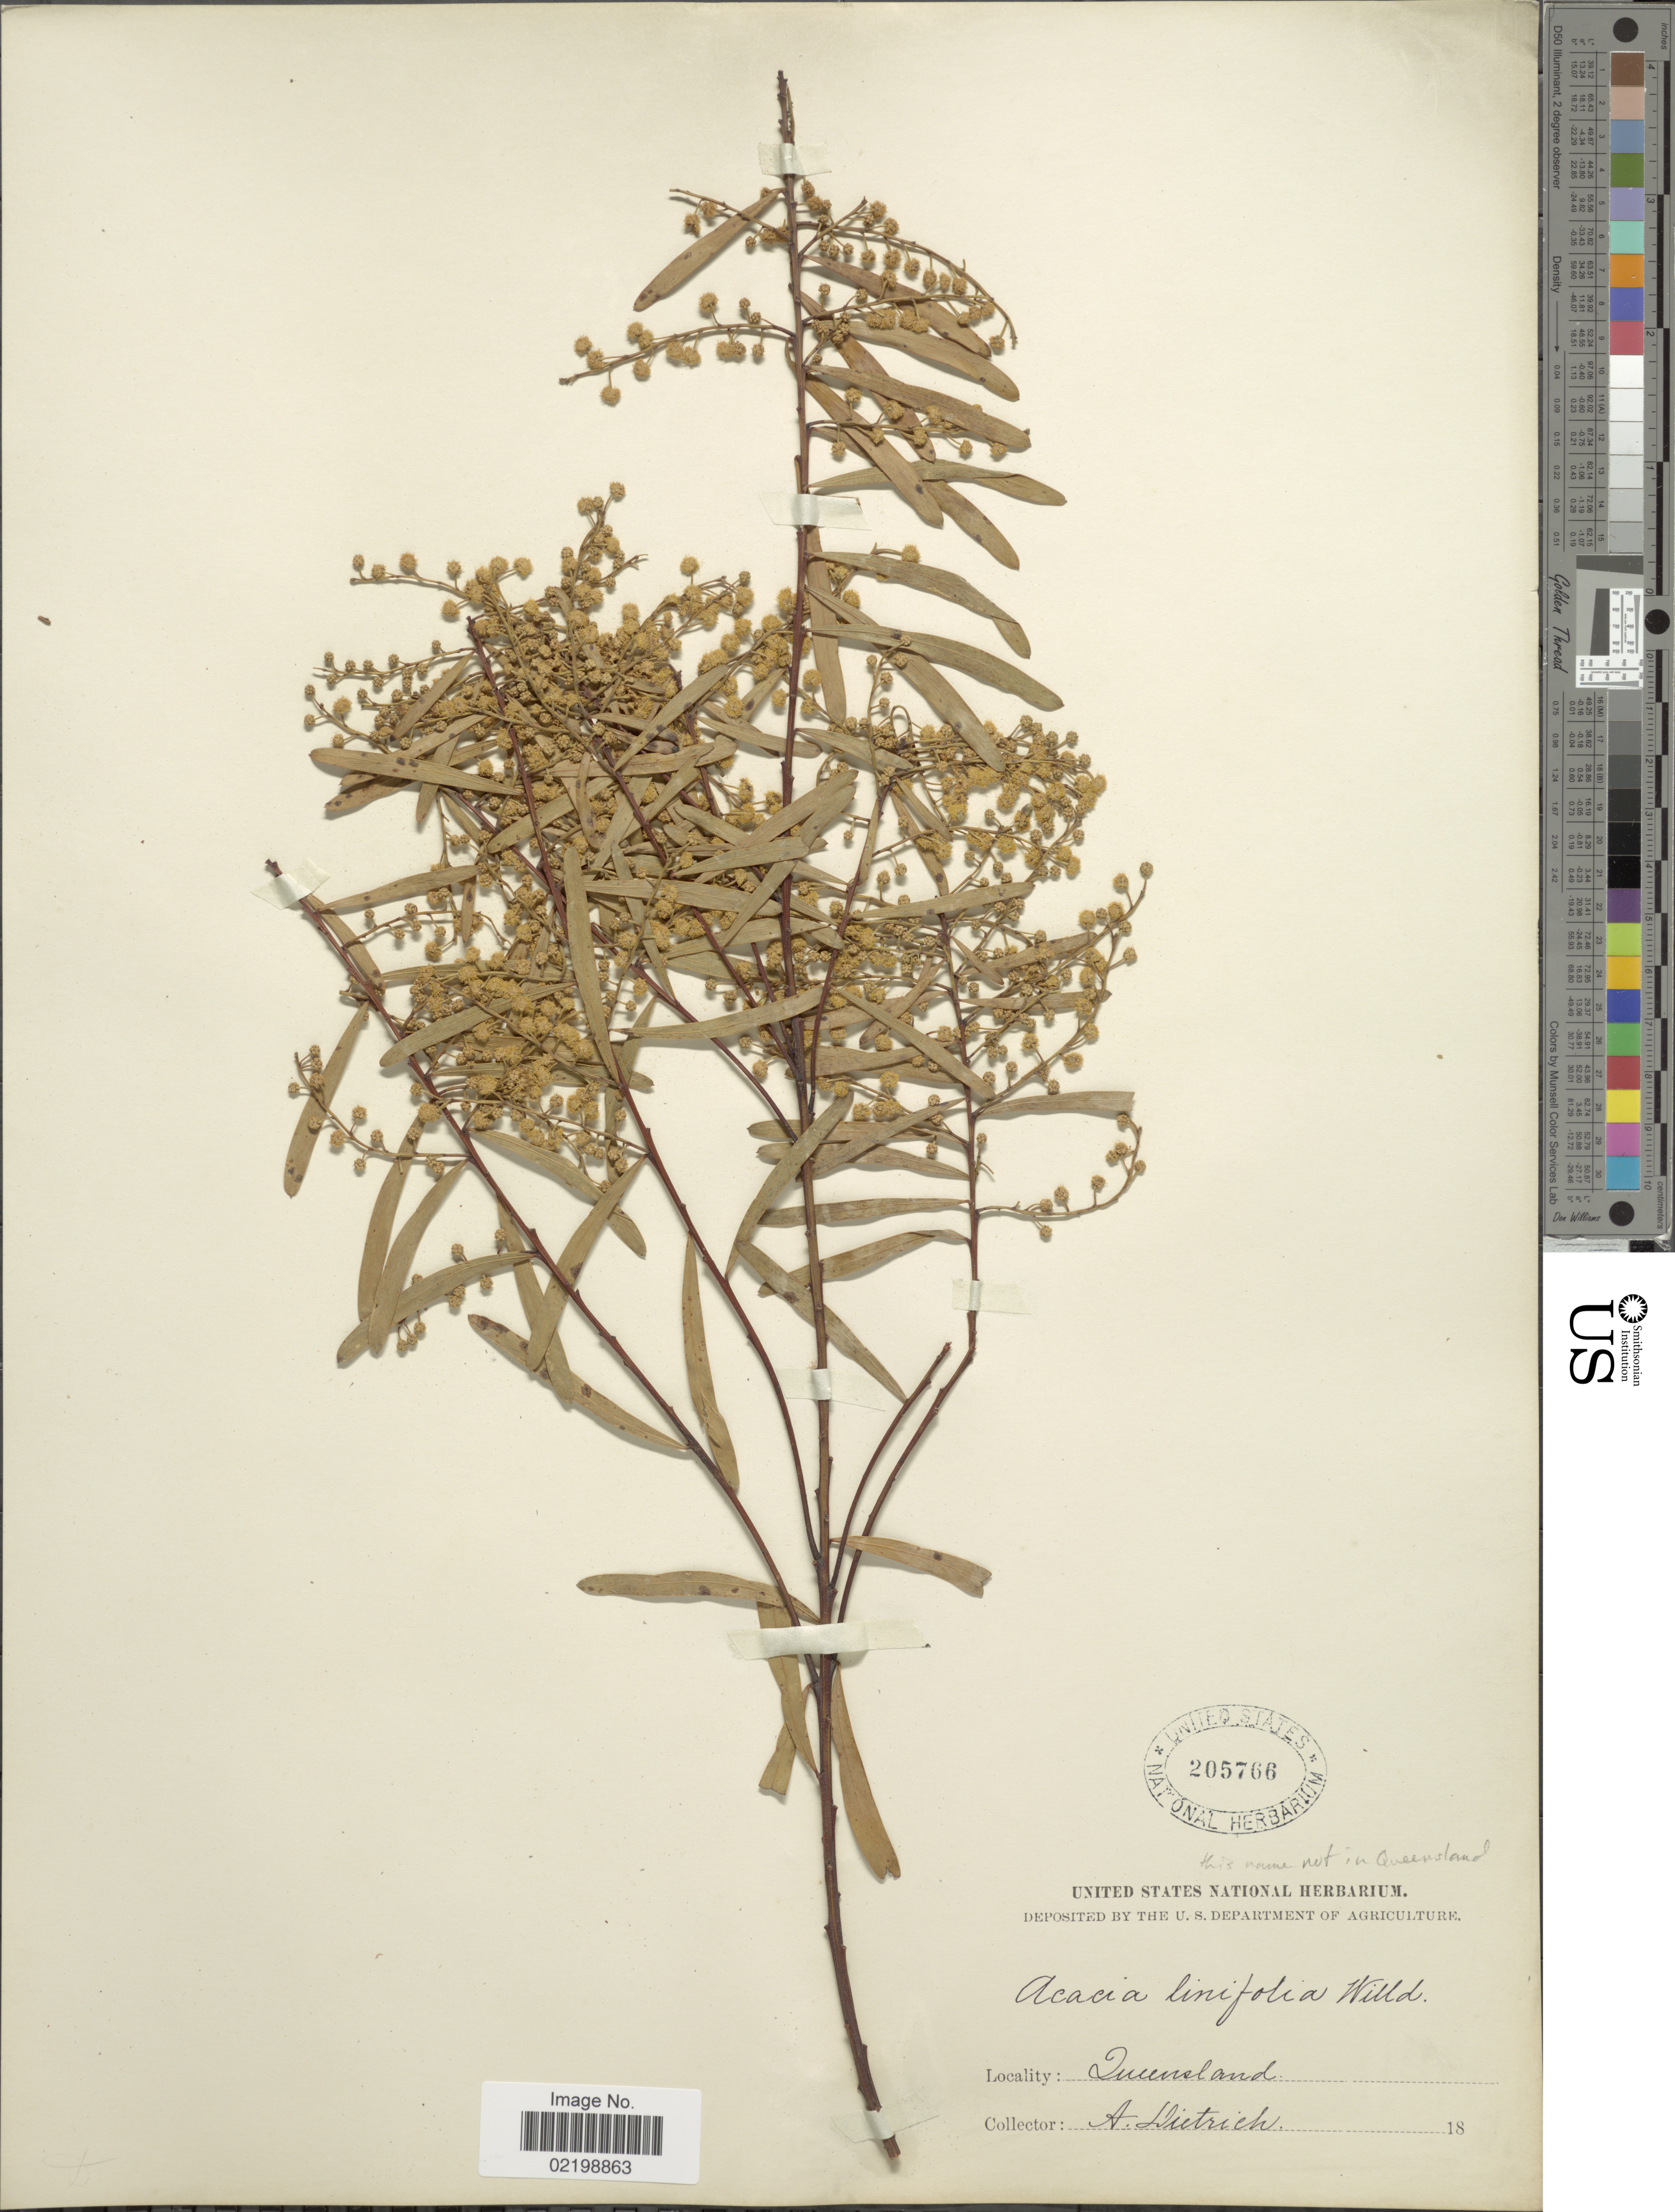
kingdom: Plantae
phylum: Tracheophyta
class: Magnoliopsida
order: Fabales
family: Fabaceae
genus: Acacia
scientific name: Acacia linifolia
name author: (Vent.) Willd.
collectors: A. Dietrich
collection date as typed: Transcribed d/m/y: //18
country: Australia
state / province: Queensland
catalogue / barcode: US 205766